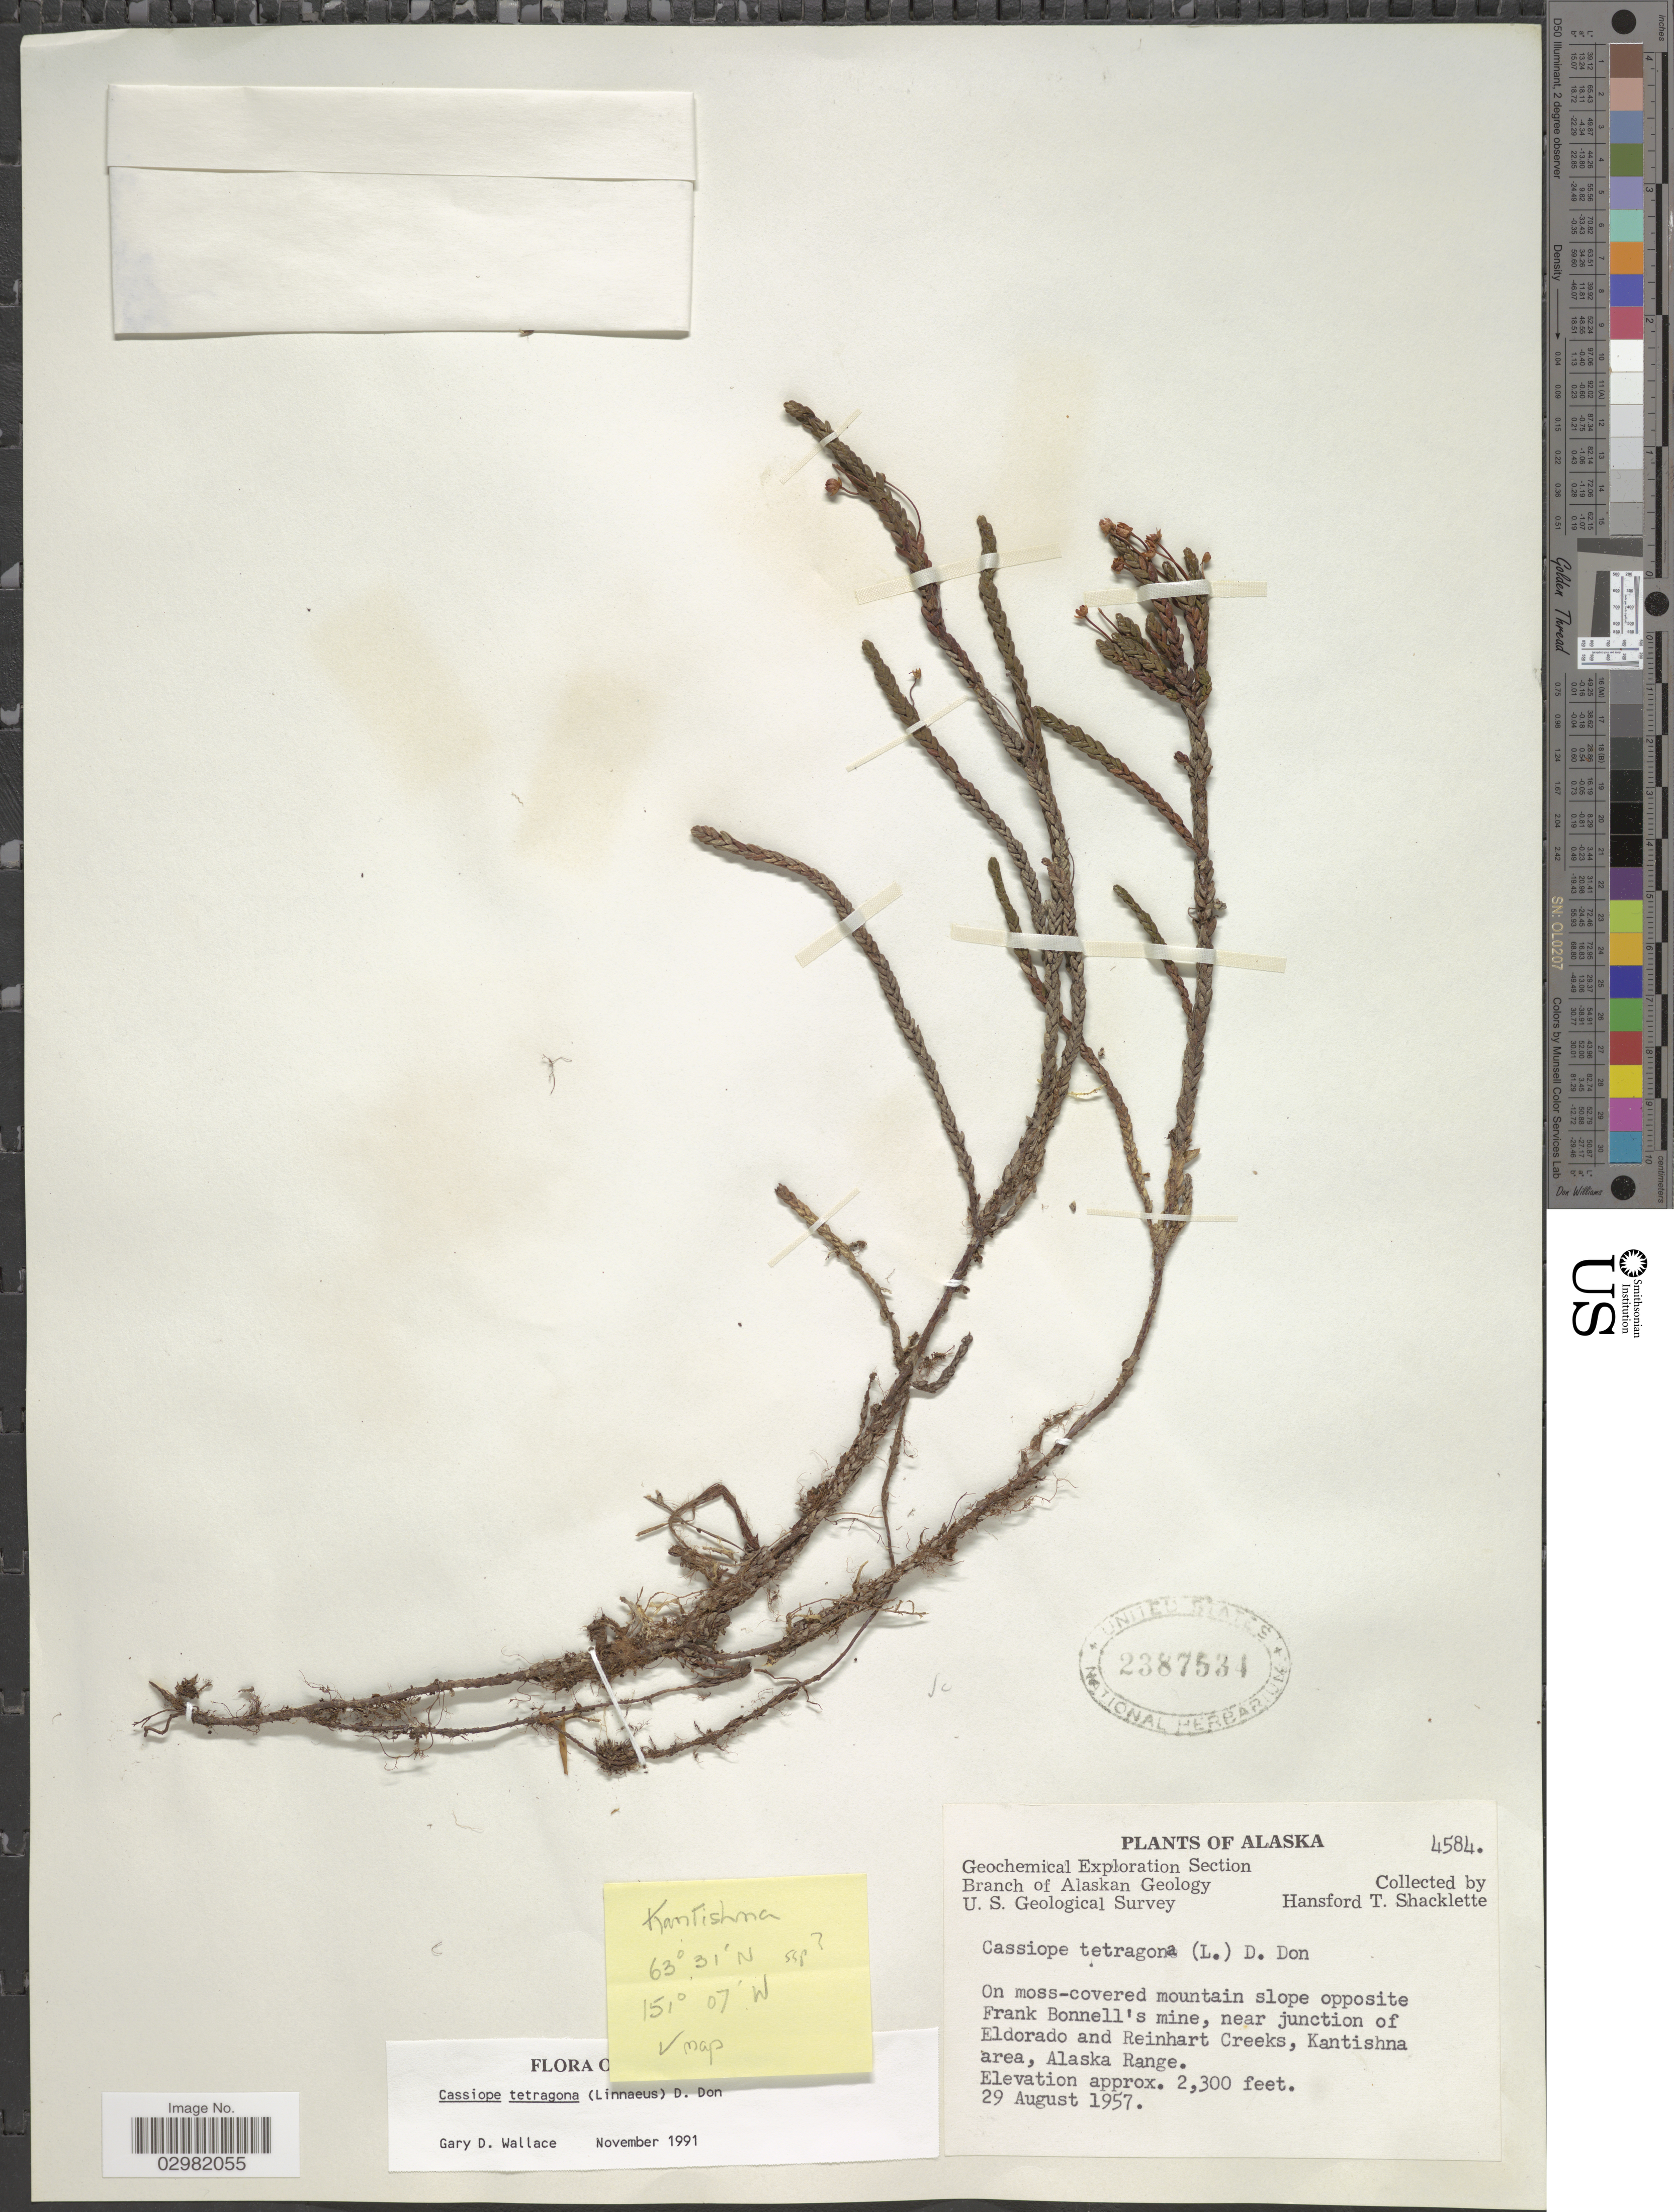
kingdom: Plantae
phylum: Tracheophyta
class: Magnoliopsida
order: Ericales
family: Ericaceae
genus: Cassiope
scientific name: Cassiope tetragona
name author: (L.) D. Don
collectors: H. Shacklette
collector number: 4584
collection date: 1957-08-29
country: United States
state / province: Alaska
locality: On moss-covered mountain slope opposite Frank Bonnell's mine, near junction of Eldorado and Reinhart Creeks, Kantishna area, Alaska Range.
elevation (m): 701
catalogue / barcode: US 2387534